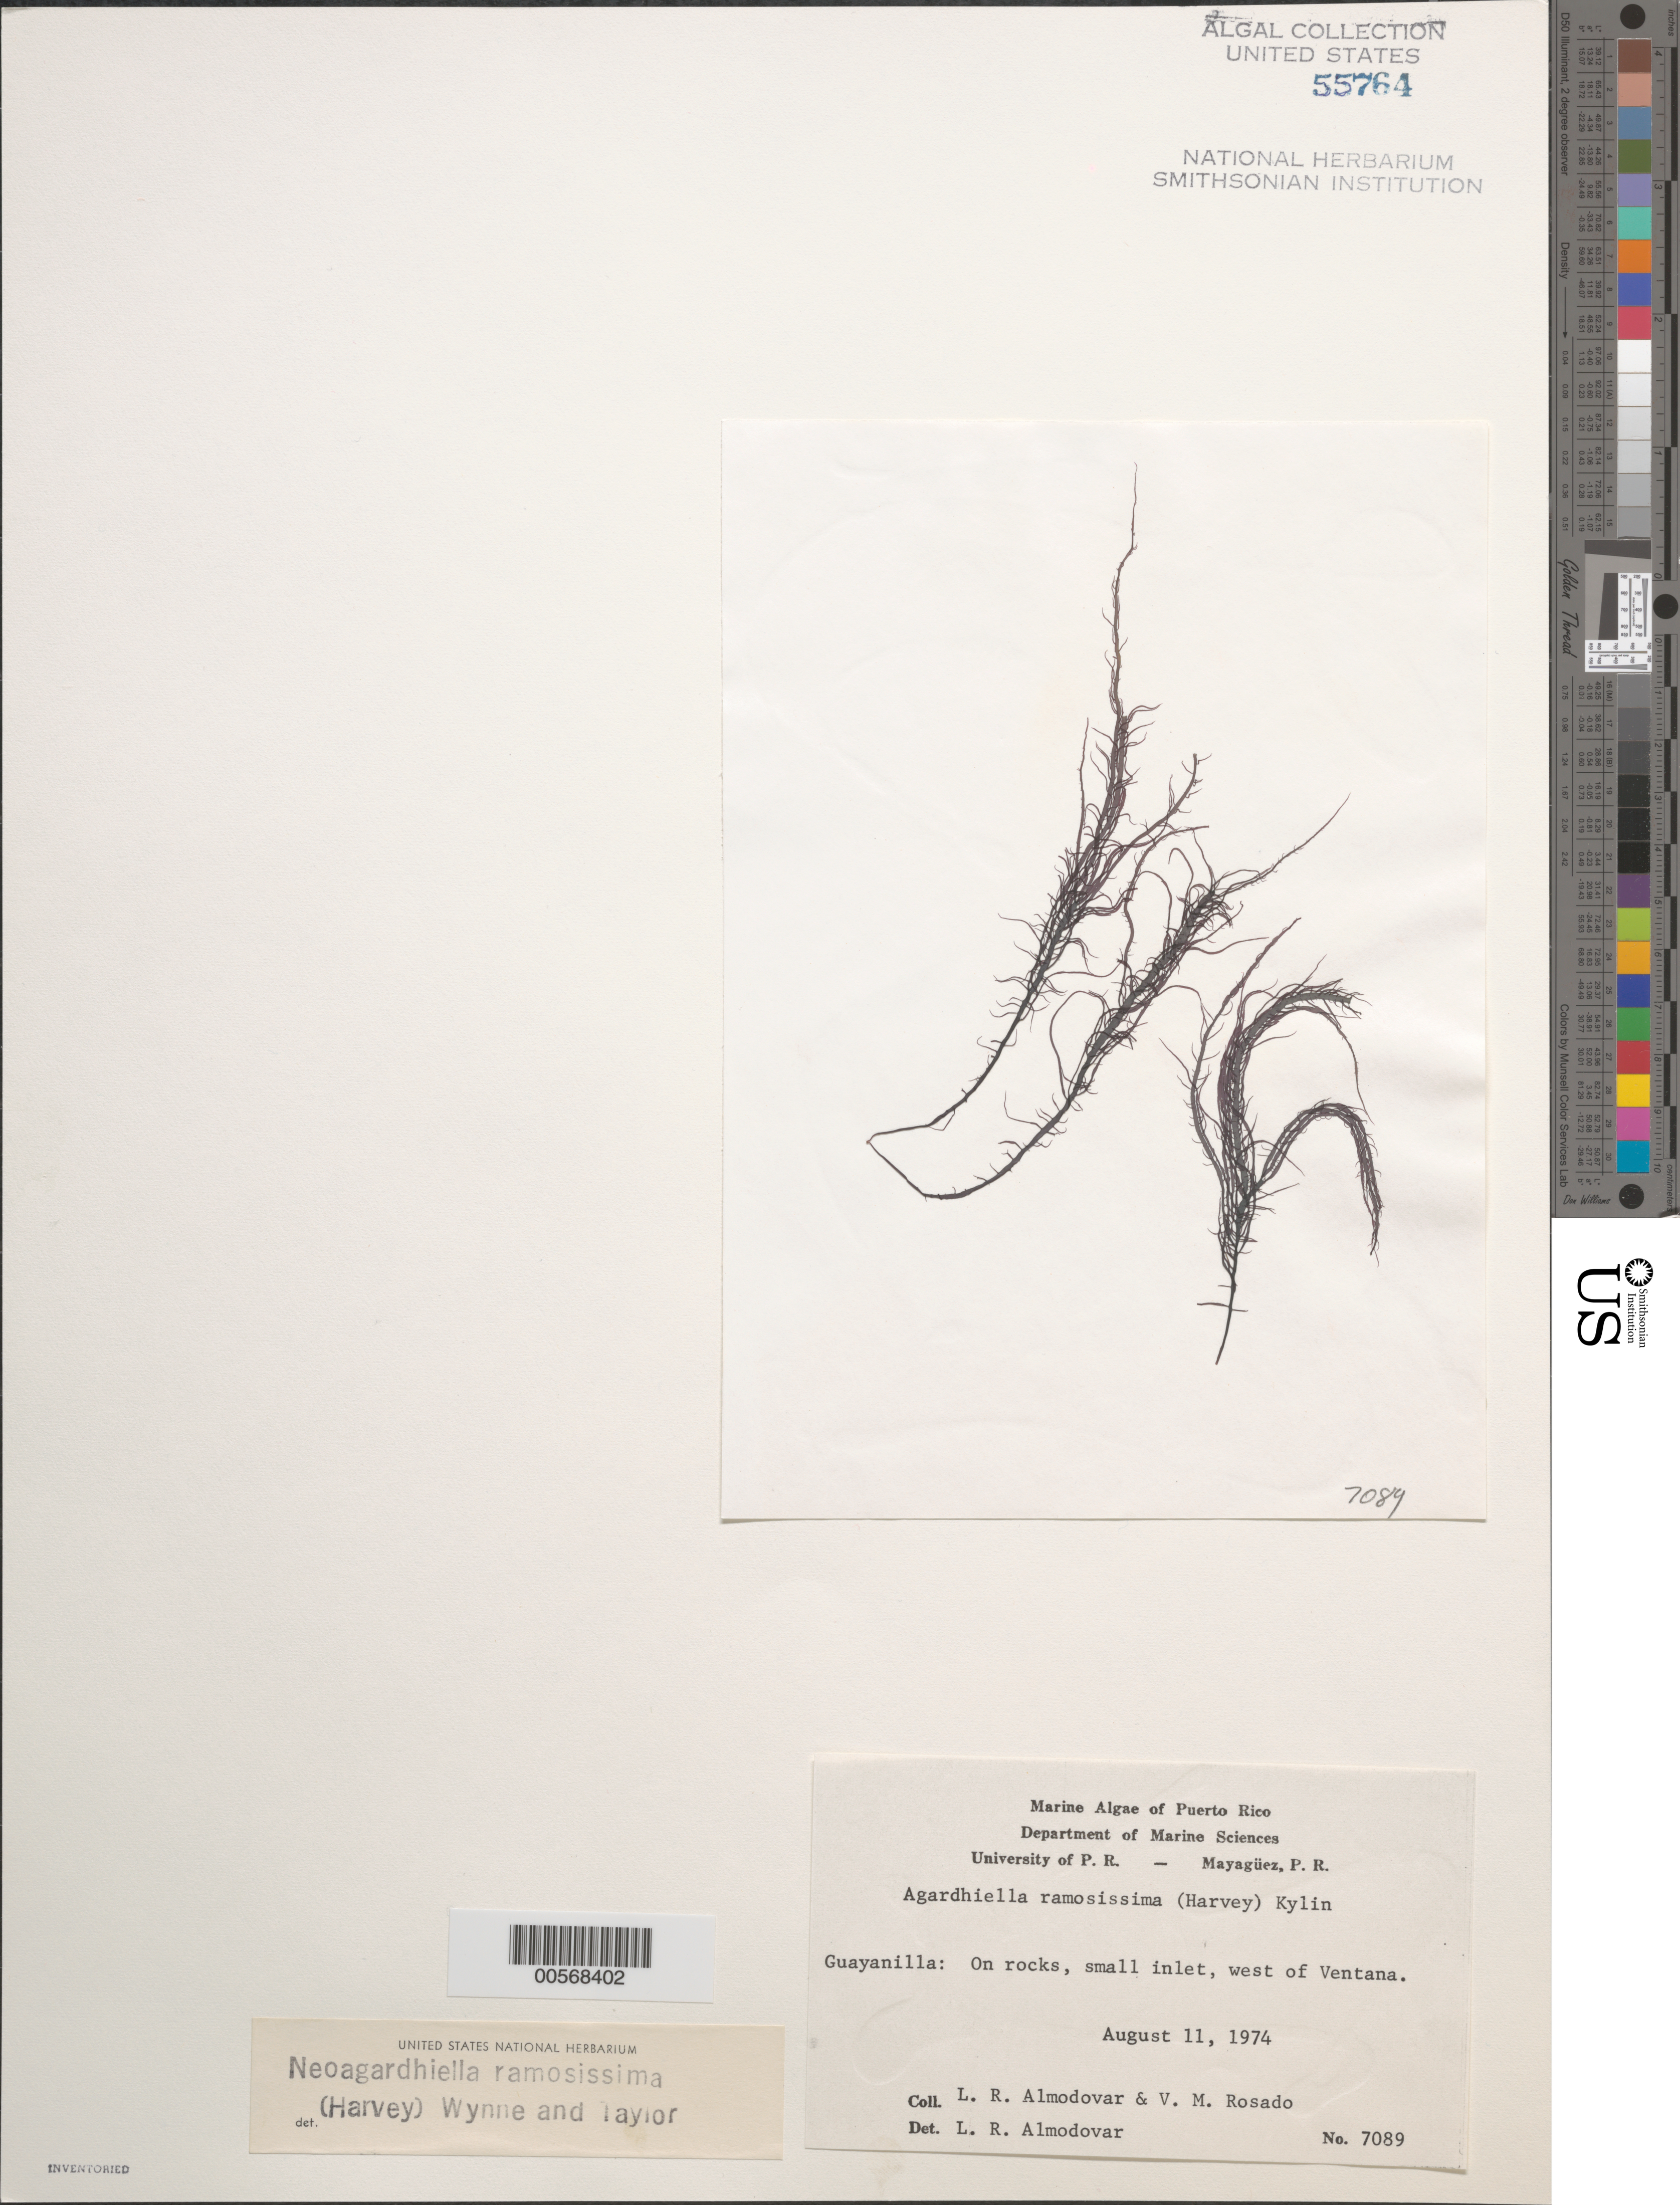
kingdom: Plantae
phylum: Rhodophyta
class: Florideophyceae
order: Halymeniales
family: Halymeniaceae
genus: Grateloupia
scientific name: Grateloupia filicina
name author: (J.V.Lamouroux) C. Agardh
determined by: Ballantine, D. L.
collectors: L. Almodovar & V. Rosado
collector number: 7089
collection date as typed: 11 Aug 1974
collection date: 1974-08-11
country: Puerto Rico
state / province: Guayanilla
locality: Inlet west of ventana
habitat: On rocks, small inlet.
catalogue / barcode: US 55764